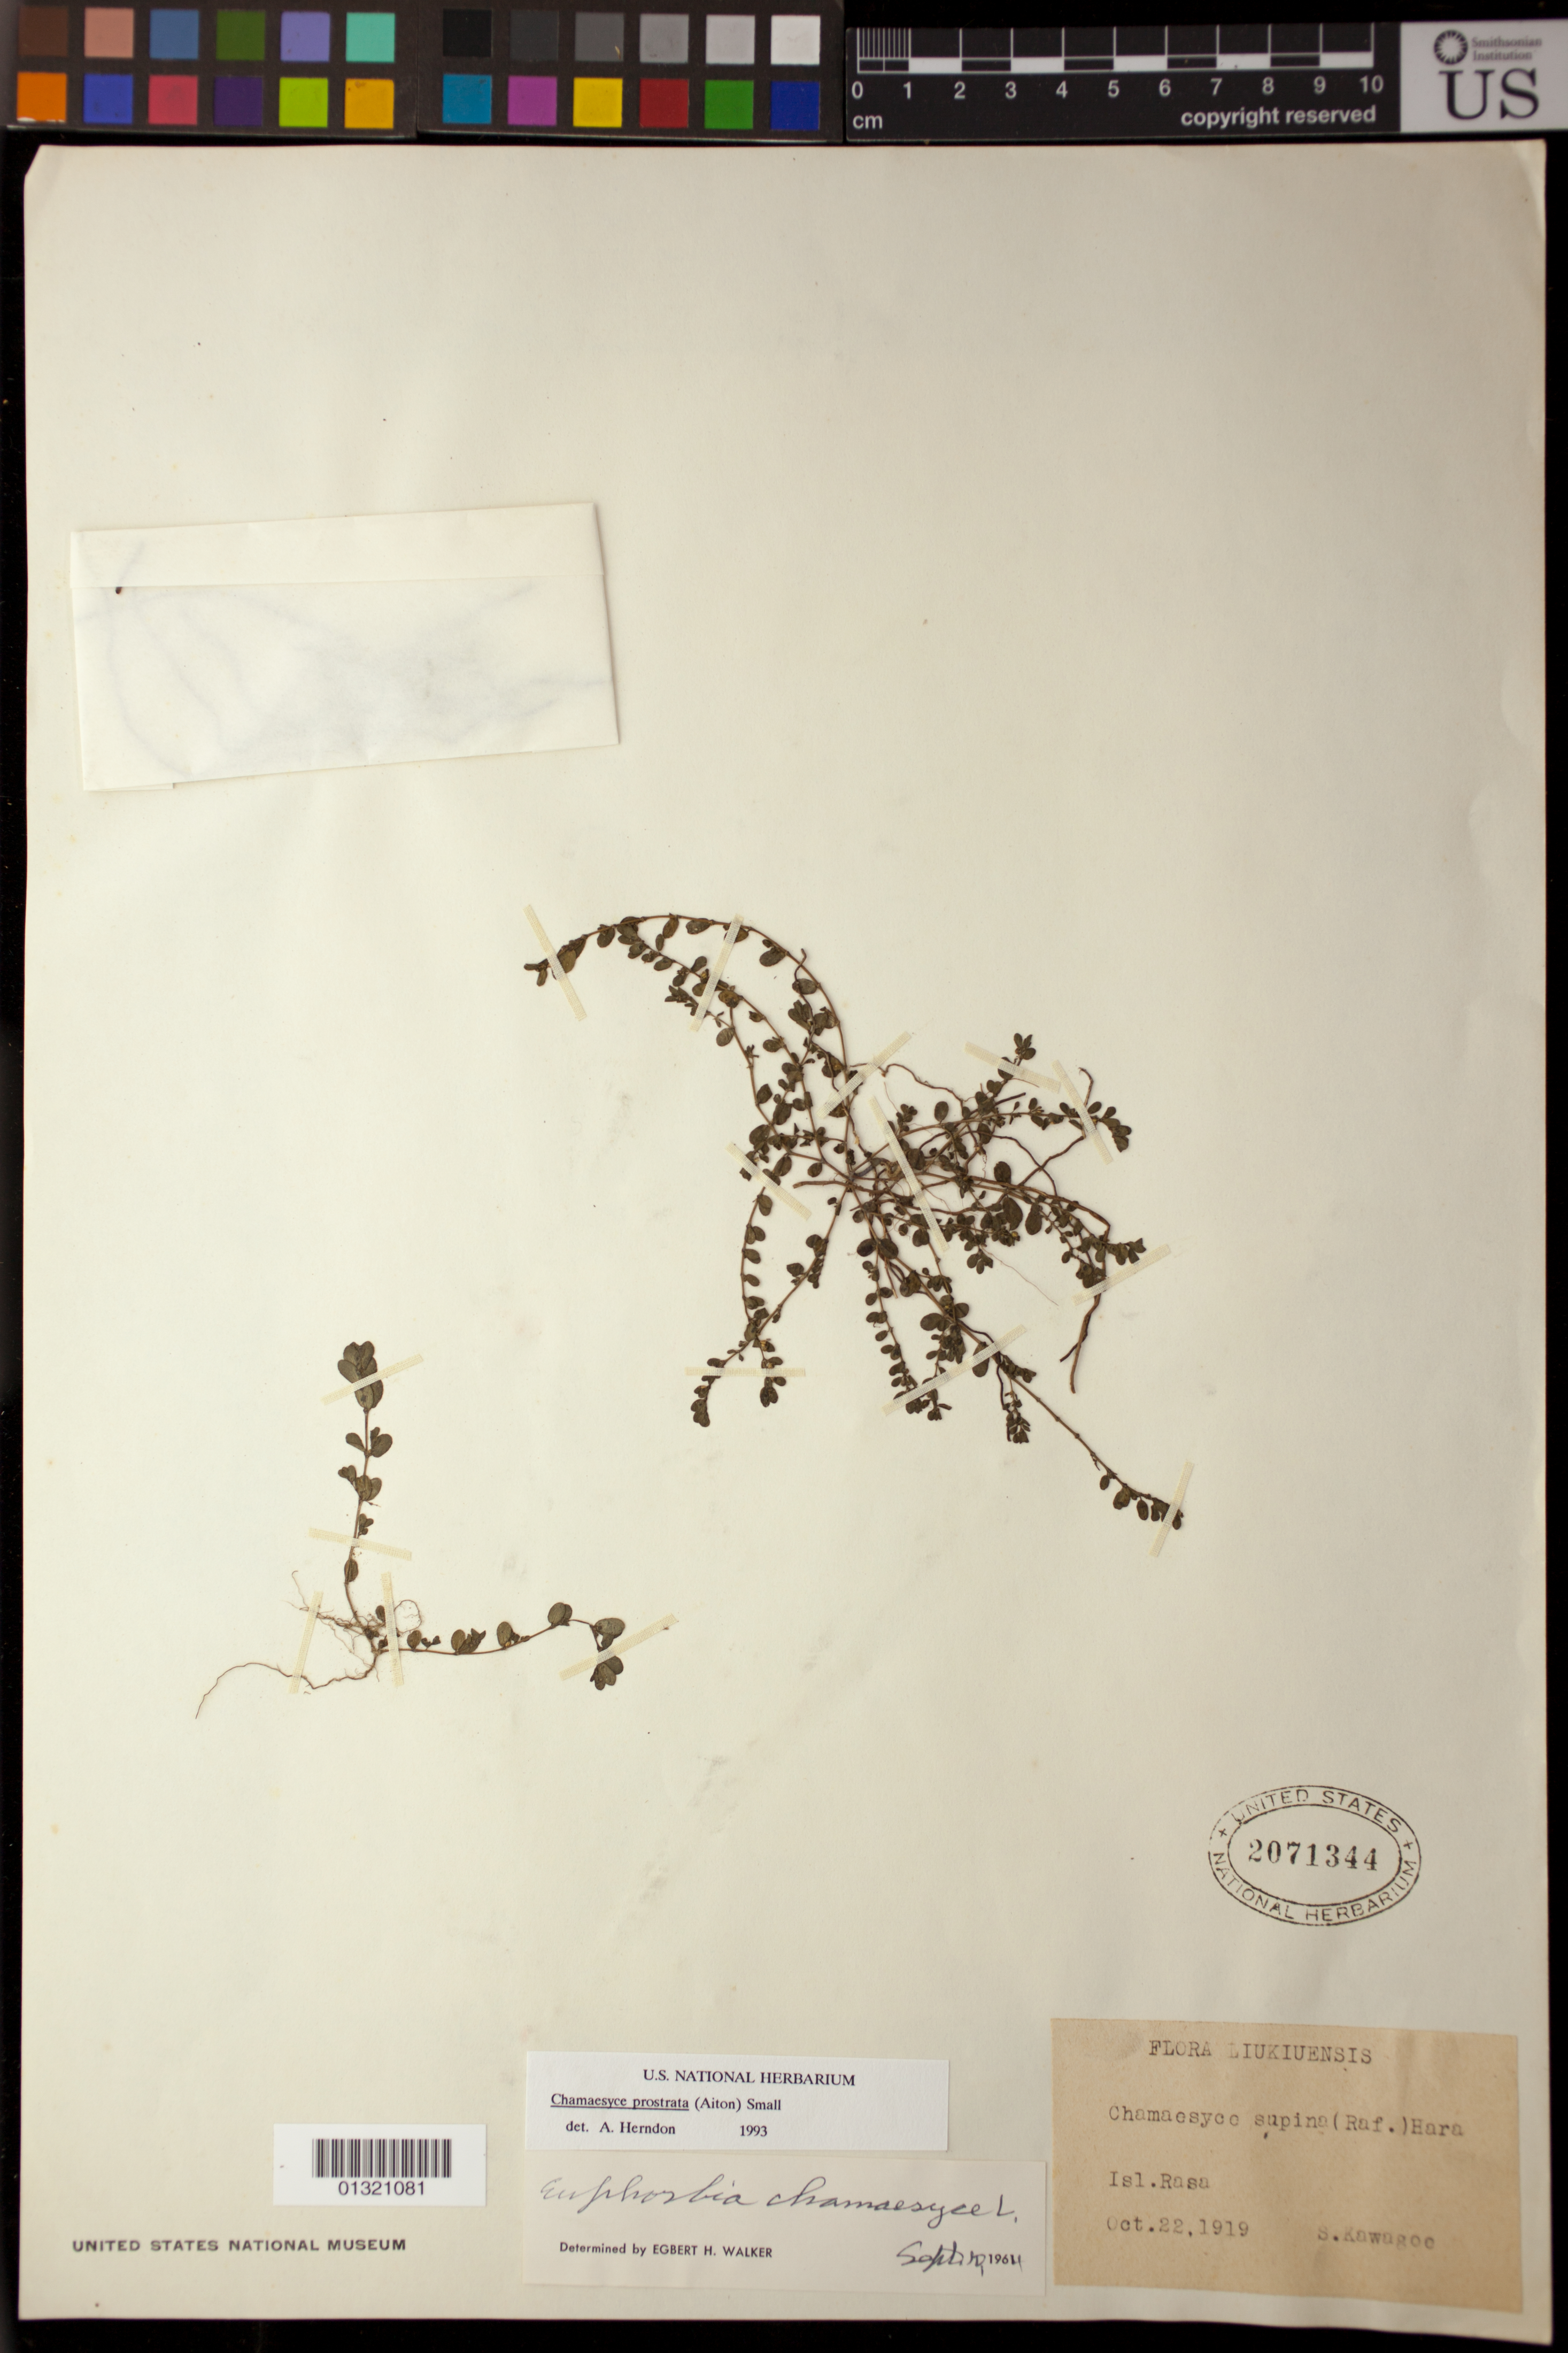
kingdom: Plantae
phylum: Tracheophyta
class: Magnoliopsida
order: Malpighiales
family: Euphorbiaceae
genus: Euphorbia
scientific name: Euphorbia prostrata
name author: Aiton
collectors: S. Kawagoe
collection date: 1919-10-22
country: Philippines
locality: Isl. Rasa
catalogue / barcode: US 2071344